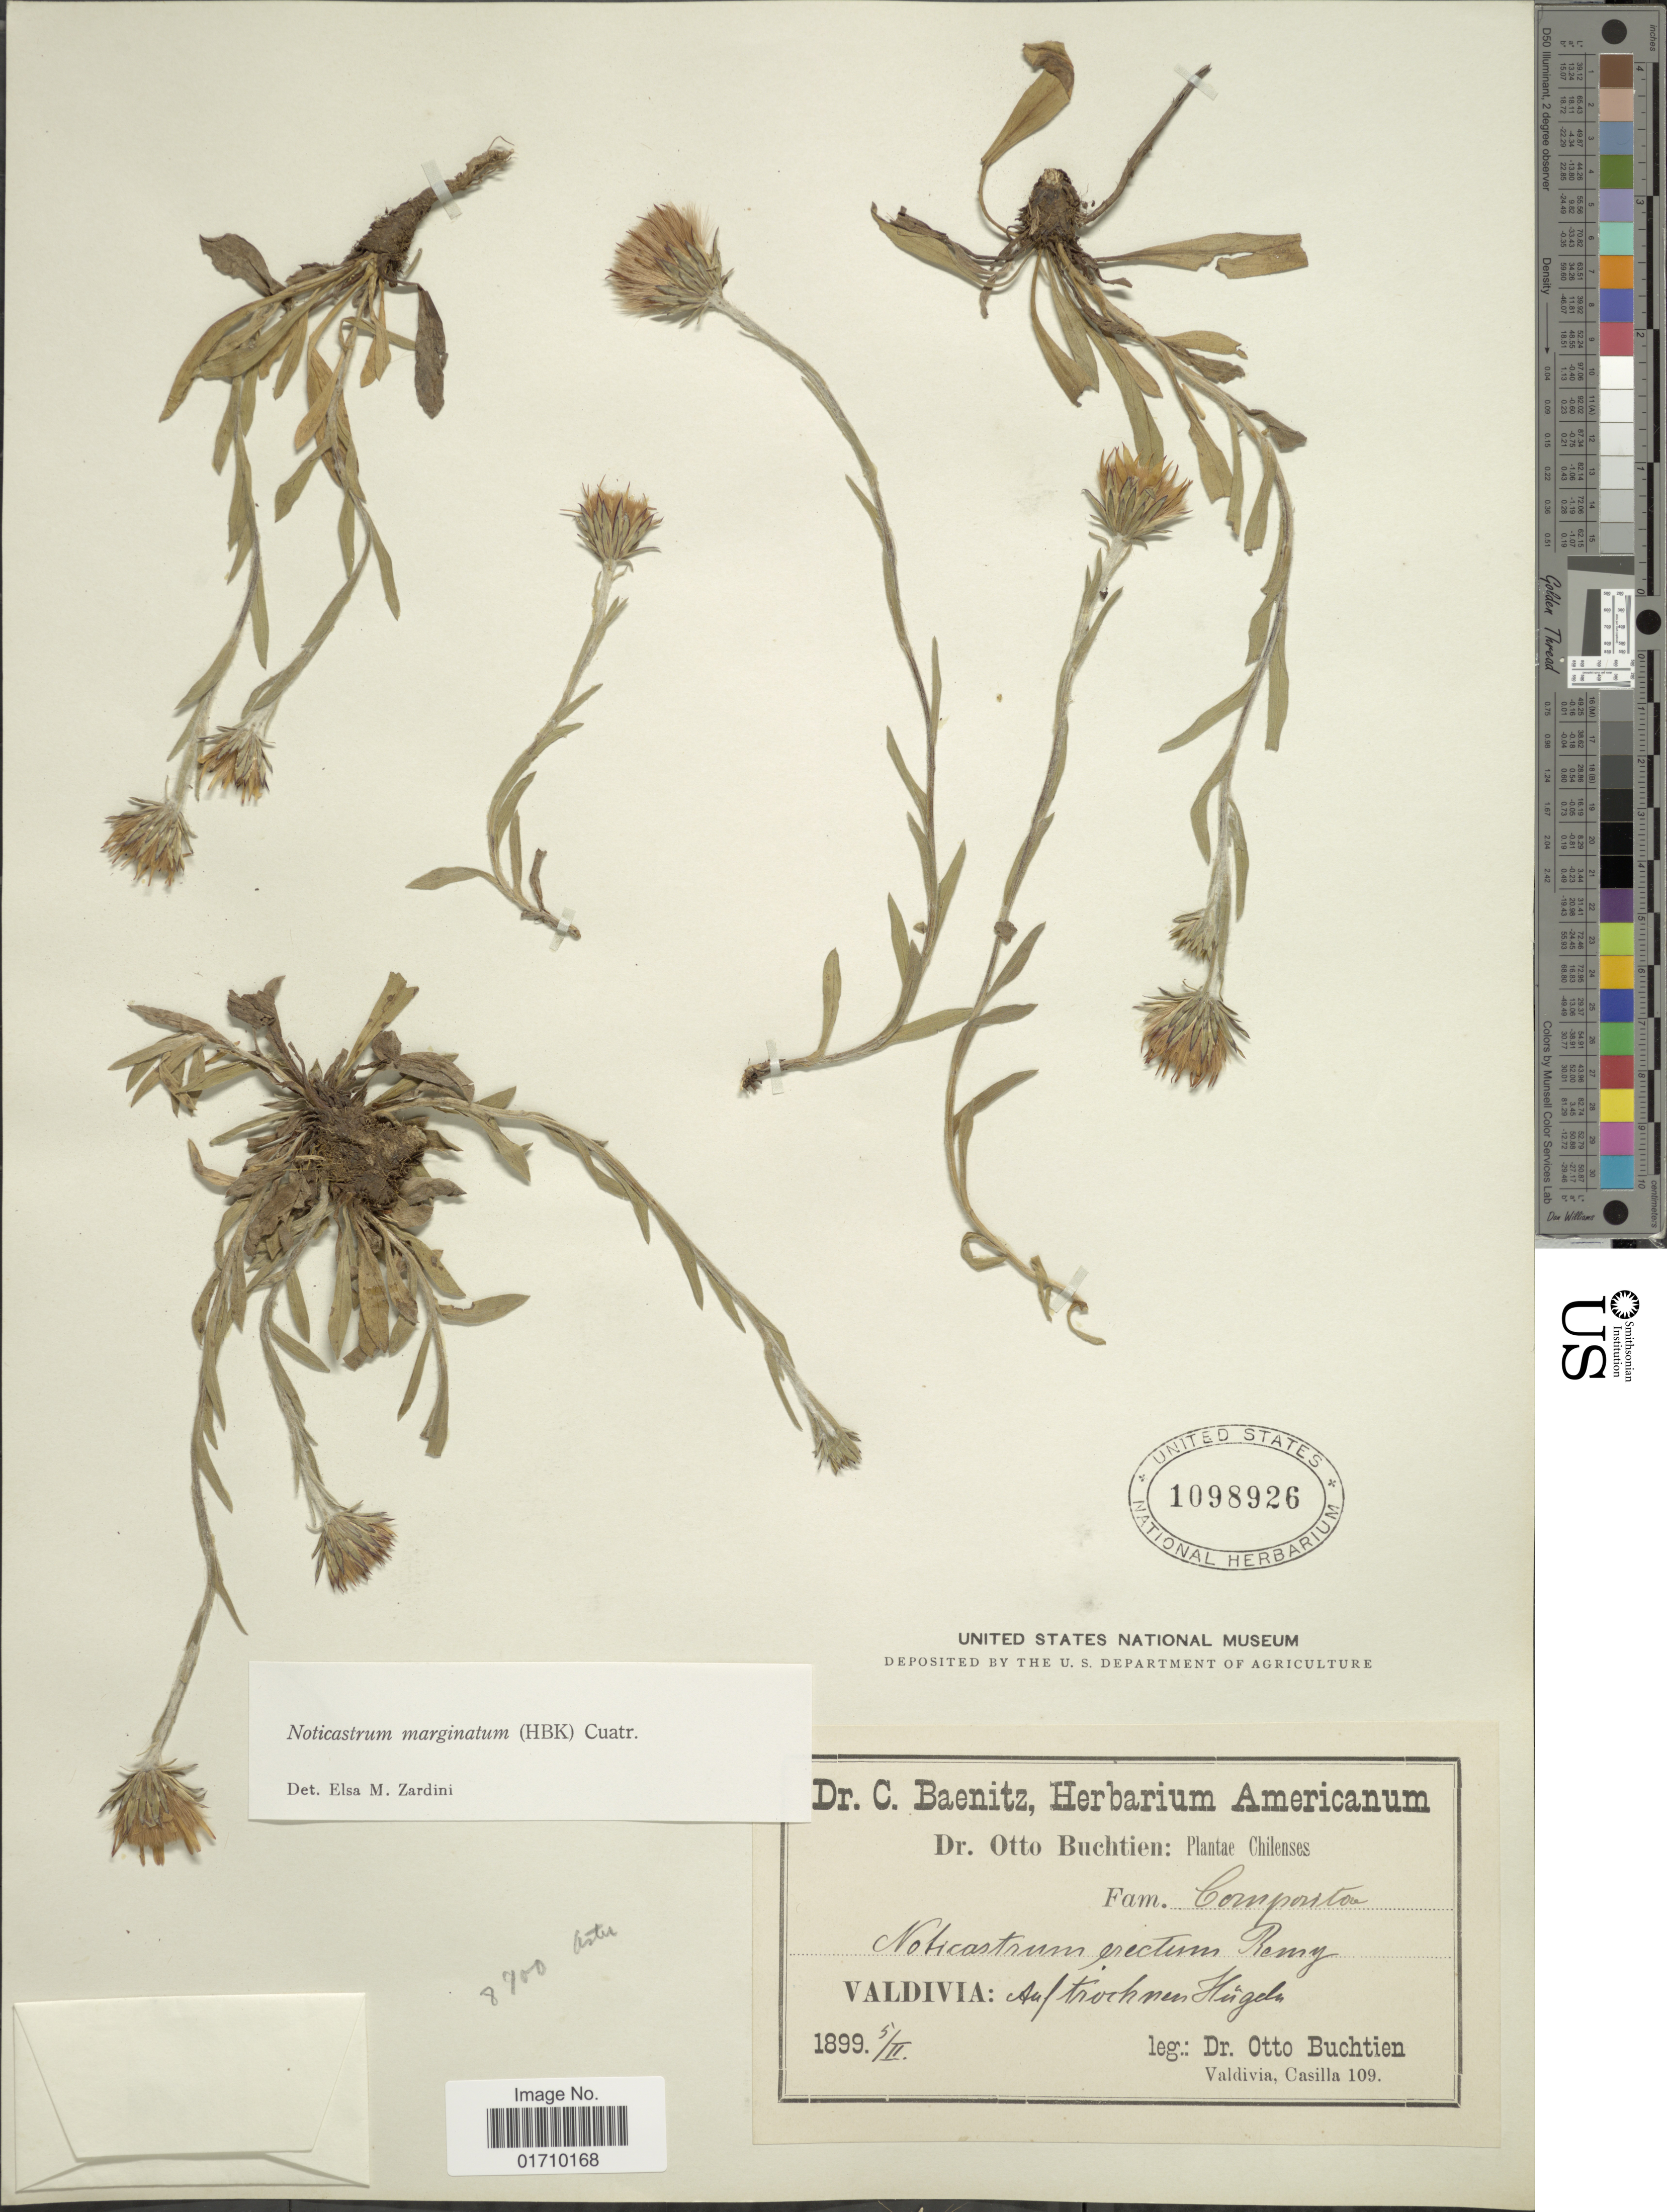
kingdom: Plantae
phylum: Tracheophyta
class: Magnoliopsida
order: Asterales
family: Asteraceae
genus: Noticastrum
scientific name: Noticastrum marginatum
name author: (Kunth) Cuatrec.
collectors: O. Buchtien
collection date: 1899-02-05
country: Chile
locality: Valdivia: An trochnen Hügeln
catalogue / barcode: US 1098926